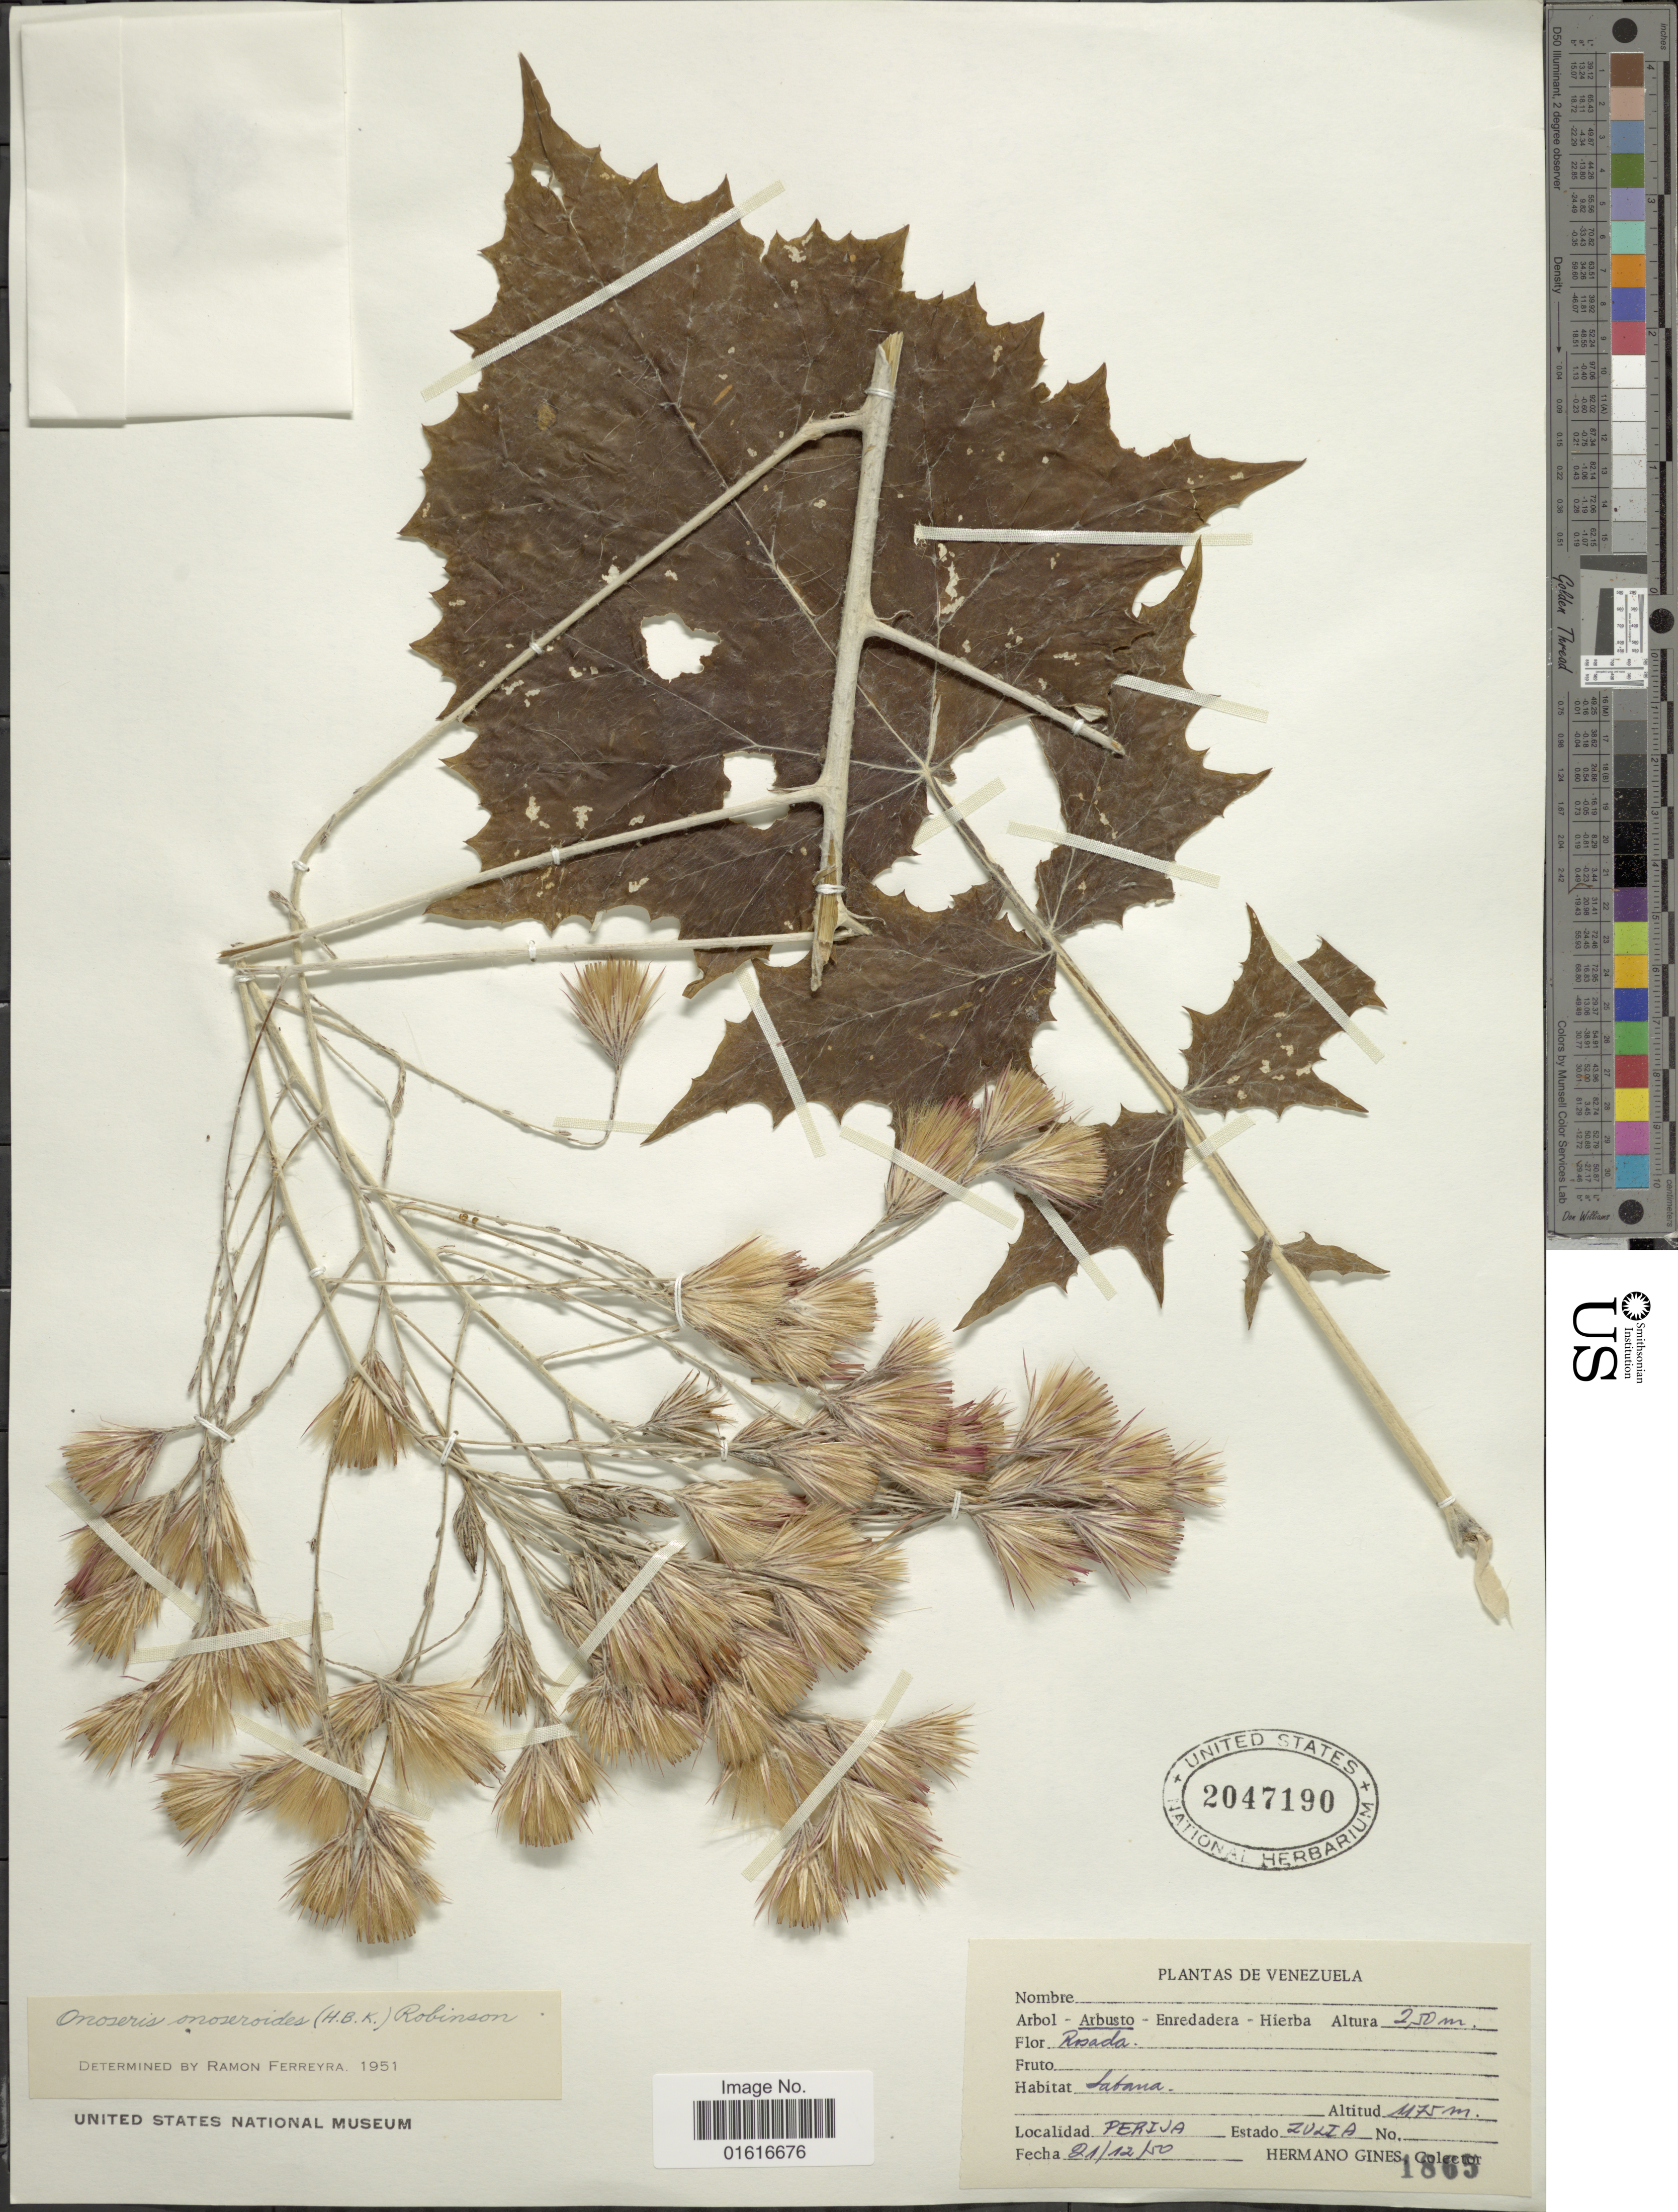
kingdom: Plantae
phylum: Tracheophyta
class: Magnoliopsida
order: Asterales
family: Asteraceae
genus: Onoseris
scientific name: Onoseris onoseroides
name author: (Kunth) B.L. Rob.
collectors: Bro. Gines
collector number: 1865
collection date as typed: Transcribed d/m/y: 21/12/50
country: Venezuela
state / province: Zulia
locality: Perija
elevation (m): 1475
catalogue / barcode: US 2047190